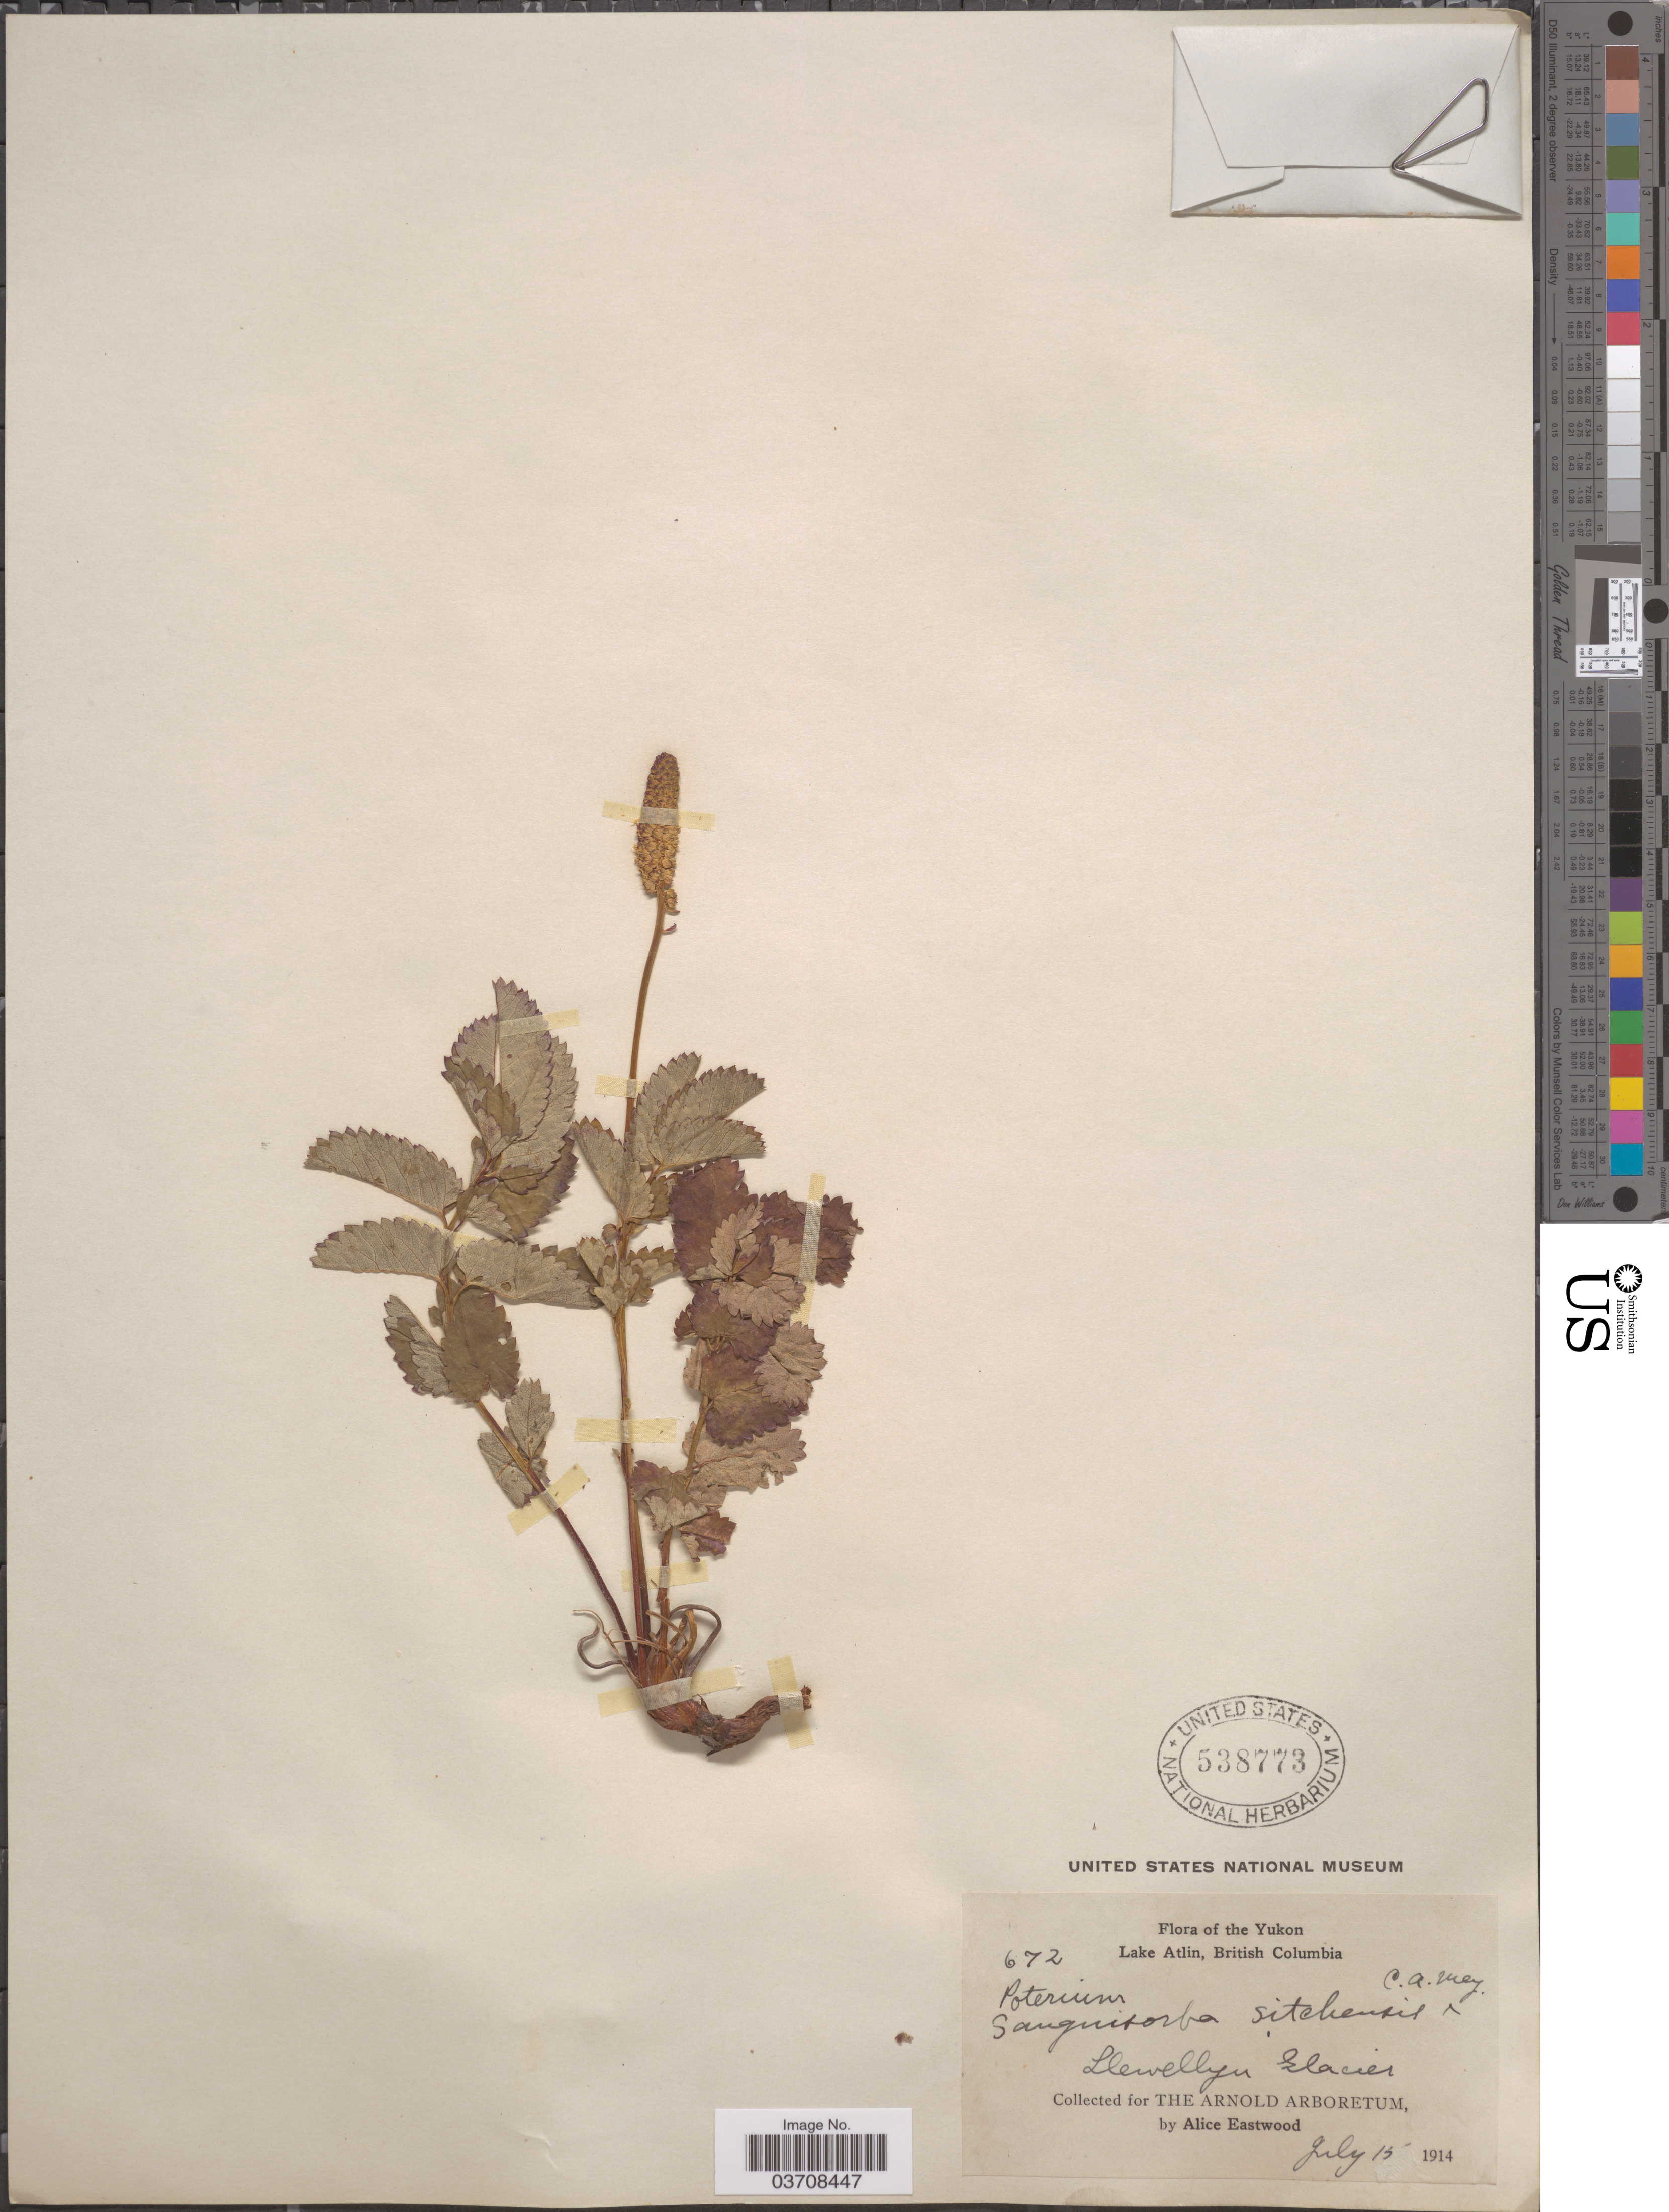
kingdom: Plantae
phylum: Tracheophyta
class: Magnoliopsida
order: Rosales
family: Rosaceae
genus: Sanguisorba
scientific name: Sanguisorba stipulata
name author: Raf.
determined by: Strong, Mark T., (BOT), Smithsonian Institution - National Museum of Natural History (UNITED STATES)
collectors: A. Eastwood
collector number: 672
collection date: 1914-07-15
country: Canada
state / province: British Columbia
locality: Yukon. Lake Atlin. Llewellyn Glacier.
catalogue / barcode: US 538773